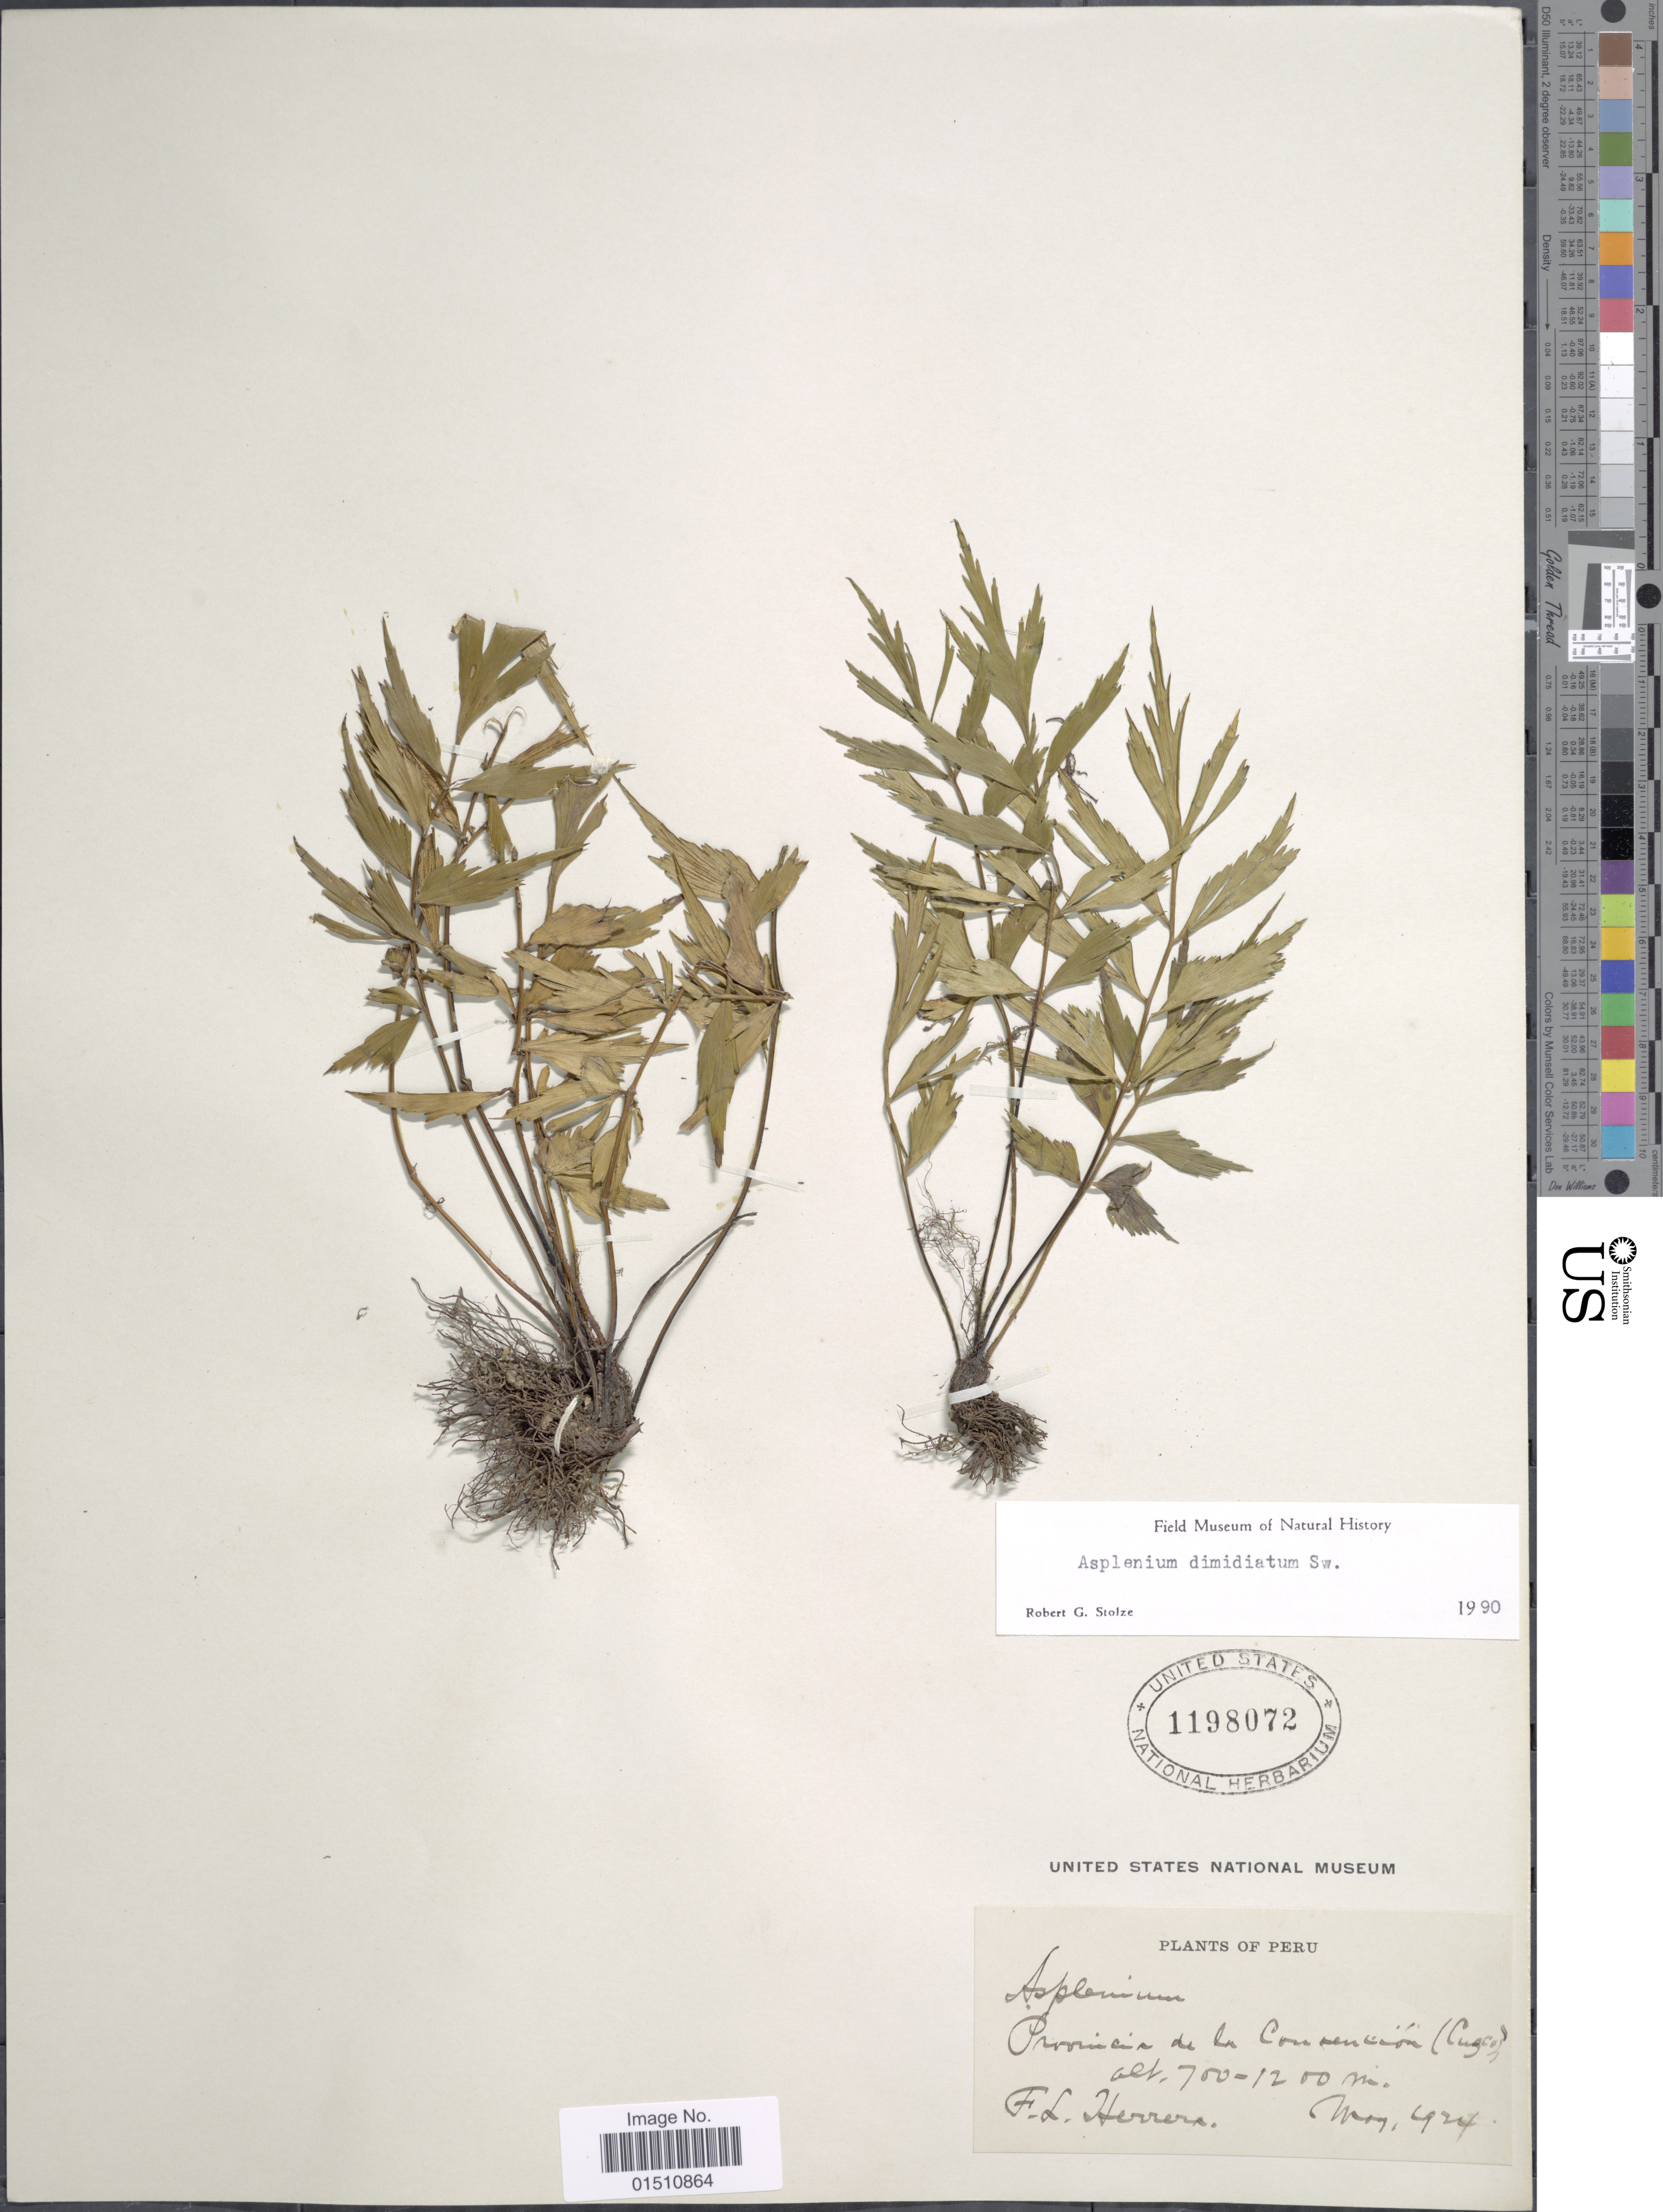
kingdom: Plantae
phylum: Tracheophyta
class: Polypodiopsida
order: Polypodiales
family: Aspleniaceae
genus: Asplenium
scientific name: Asplenium dimidiatum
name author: Sw.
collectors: F. L. Herrera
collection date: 1924-05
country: Peru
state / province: Cusco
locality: Peru, Provincia de la Convencion (Cuzco).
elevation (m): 700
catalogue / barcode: US 1198072